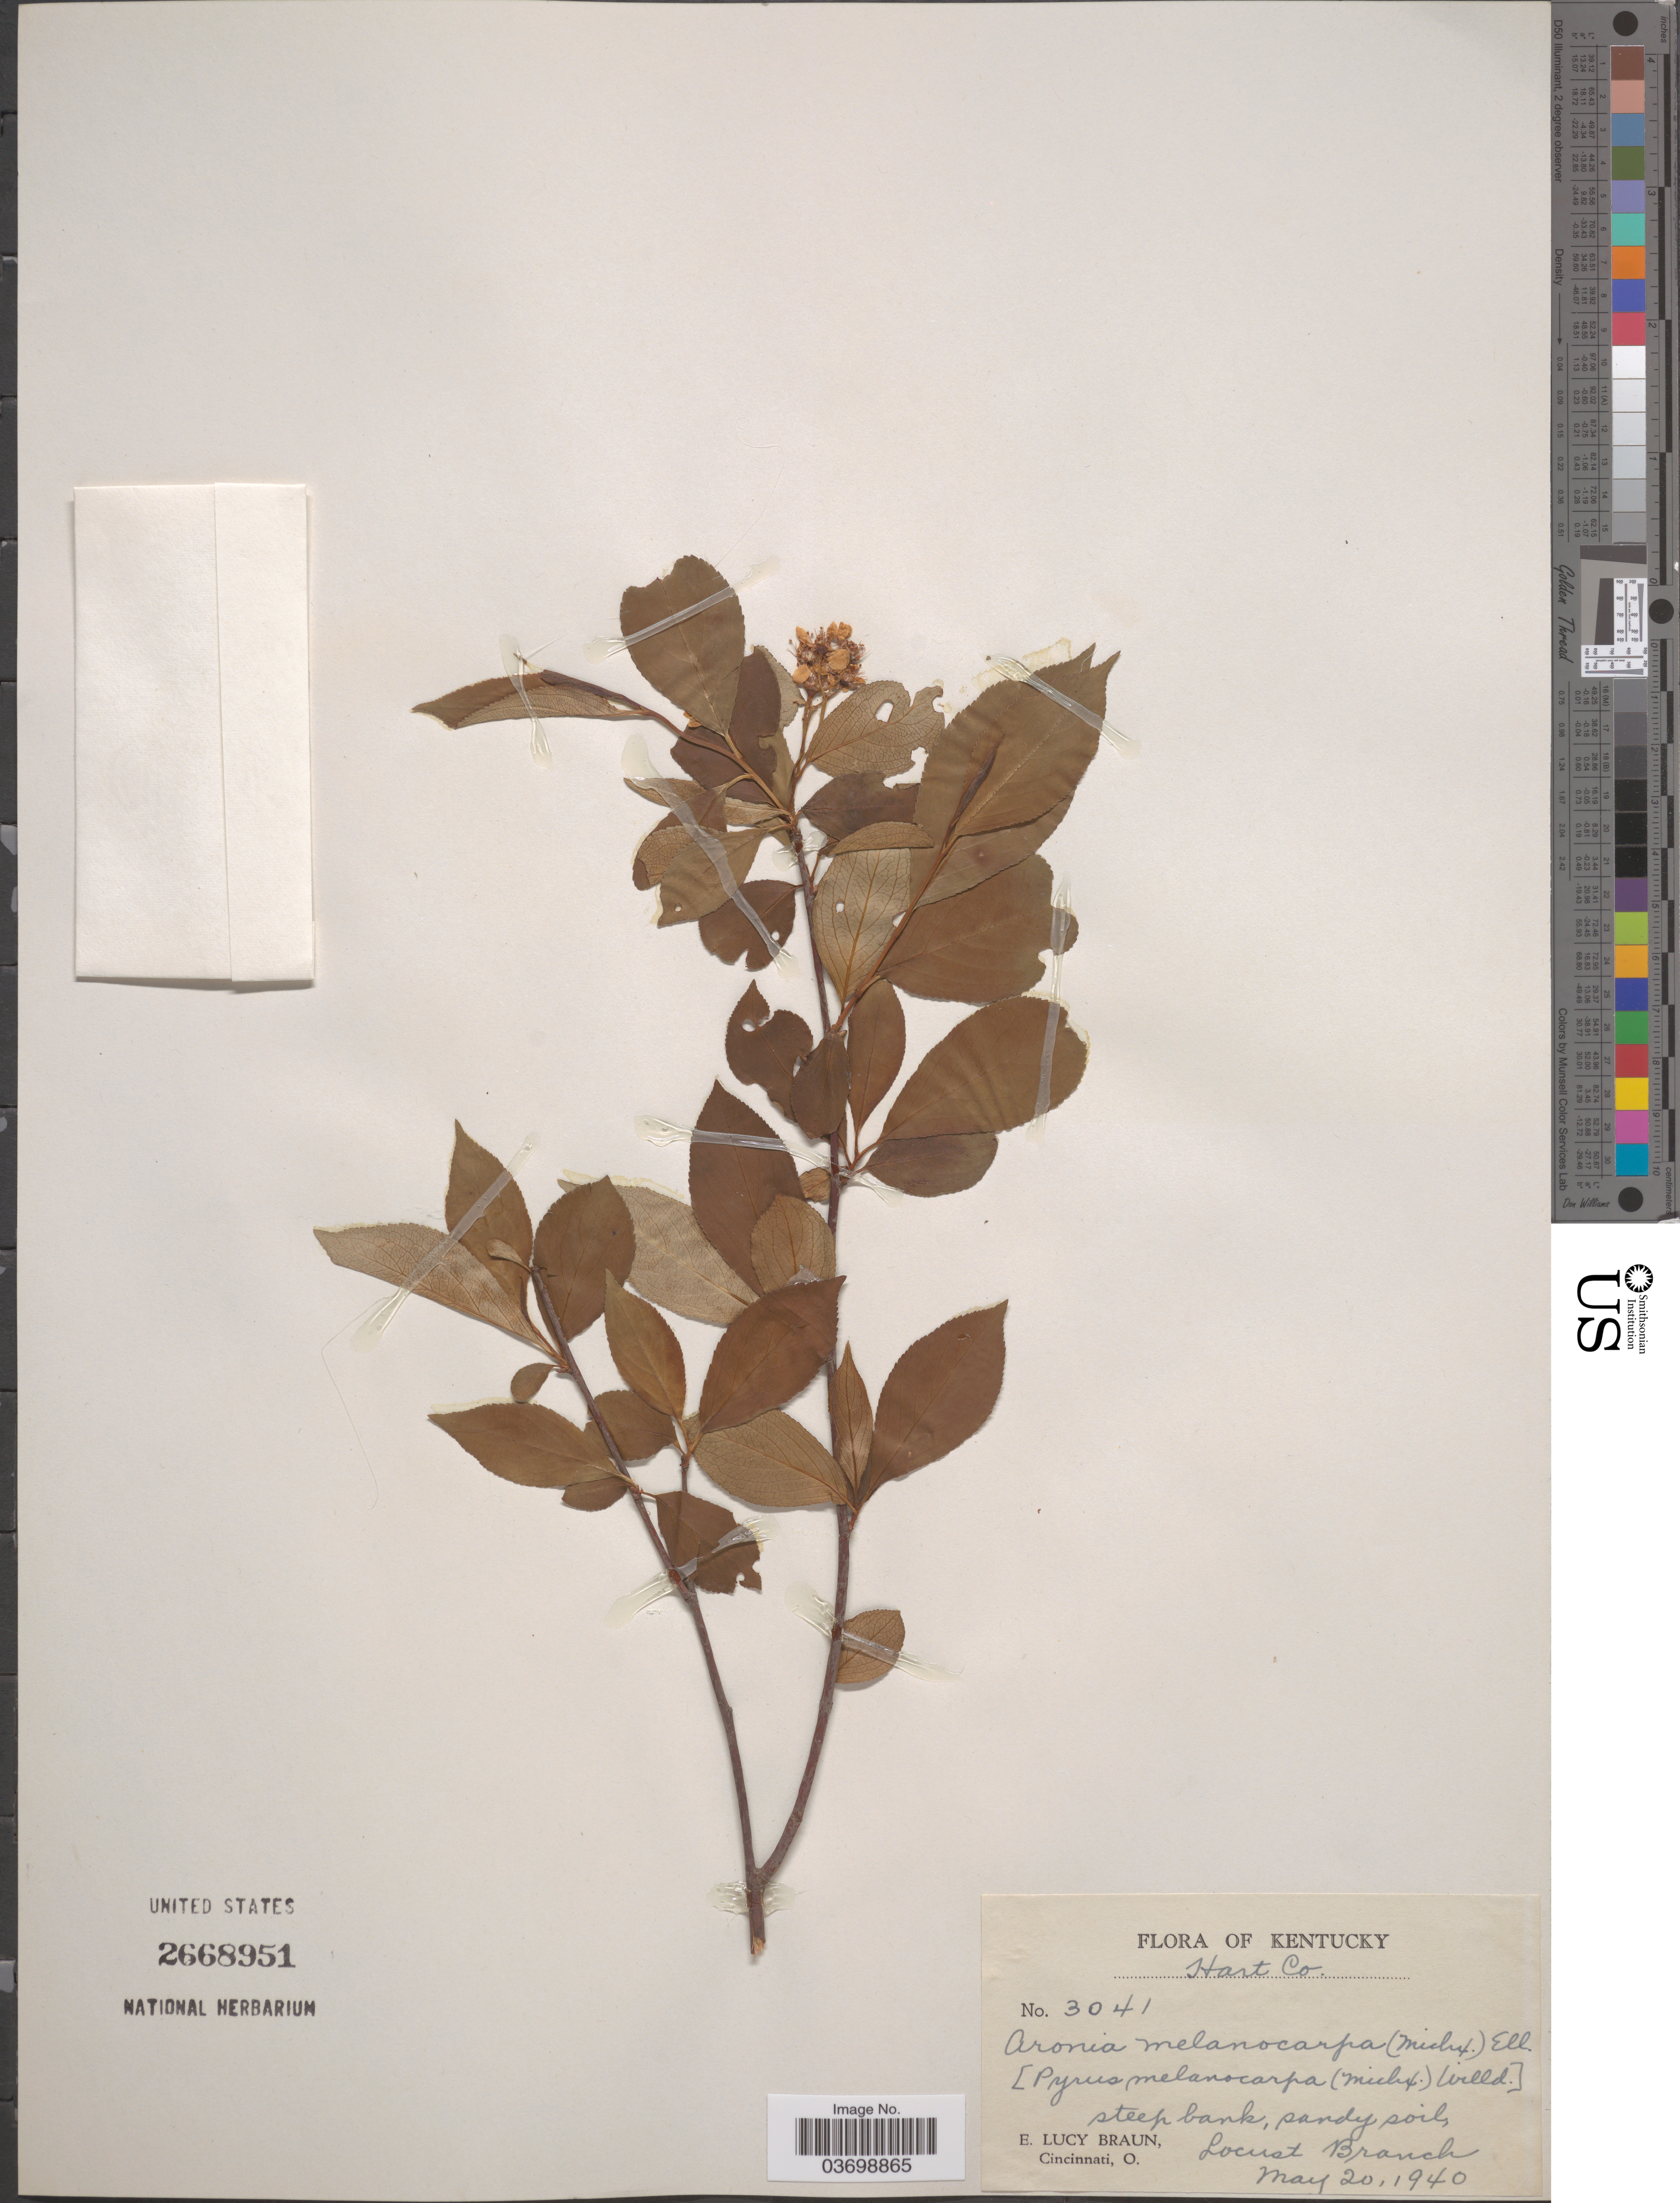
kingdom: Plantae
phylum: Tracheophyta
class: Magnoliopsida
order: Rosales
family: Rosaceae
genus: Aronia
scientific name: Aronia melanocarpa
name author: (Michx.) Elliott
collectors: E. L. Braun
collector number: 3041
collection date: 1940-05-20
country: United States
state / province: Kentucky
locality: Hart Co.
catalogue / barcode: US 2668951